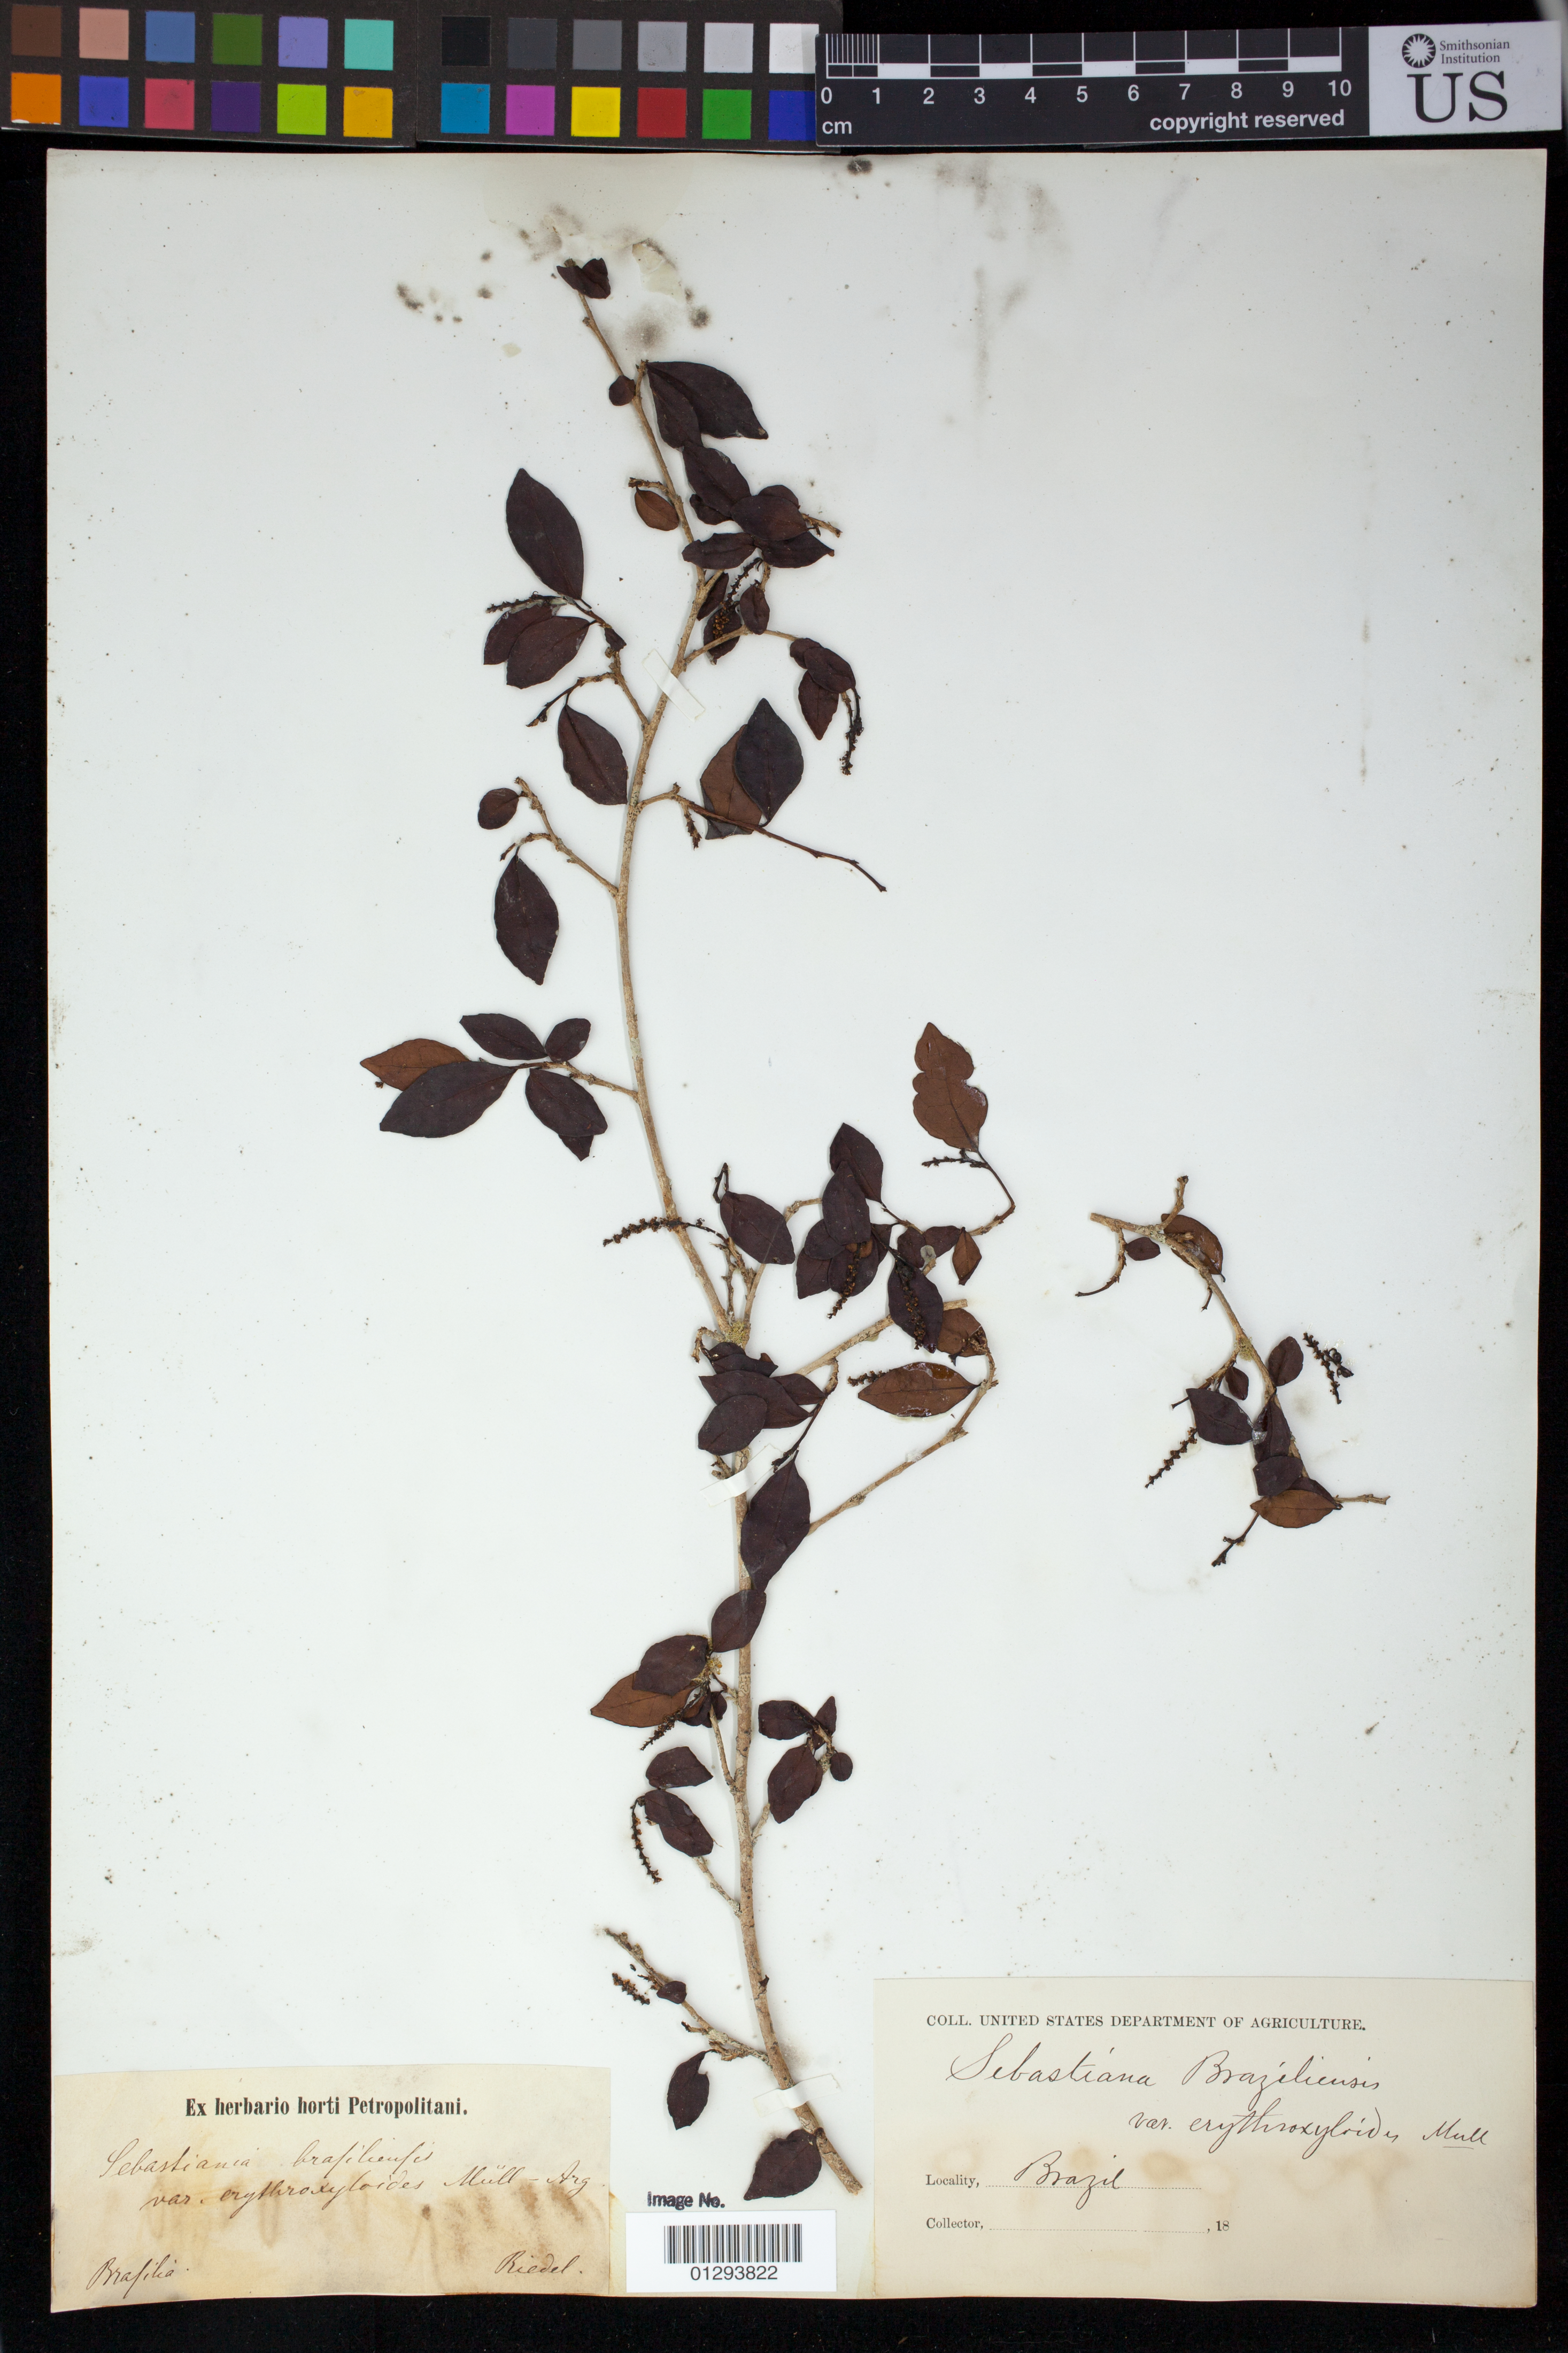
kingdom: Plantae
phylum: Tracheophyta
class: Magnoliopsida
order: Malpighiales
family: Euphorbiaceae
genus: Sebastiania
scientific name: Sebastiania brasiliensis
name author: Spreng.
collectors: Riedel, --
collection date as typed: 18--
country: Brazil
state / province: Rio Grande do Sul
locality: Prox. ponte rio Pardo, que separa Albardao-Vera Cruz, Vera Cruz, RS.